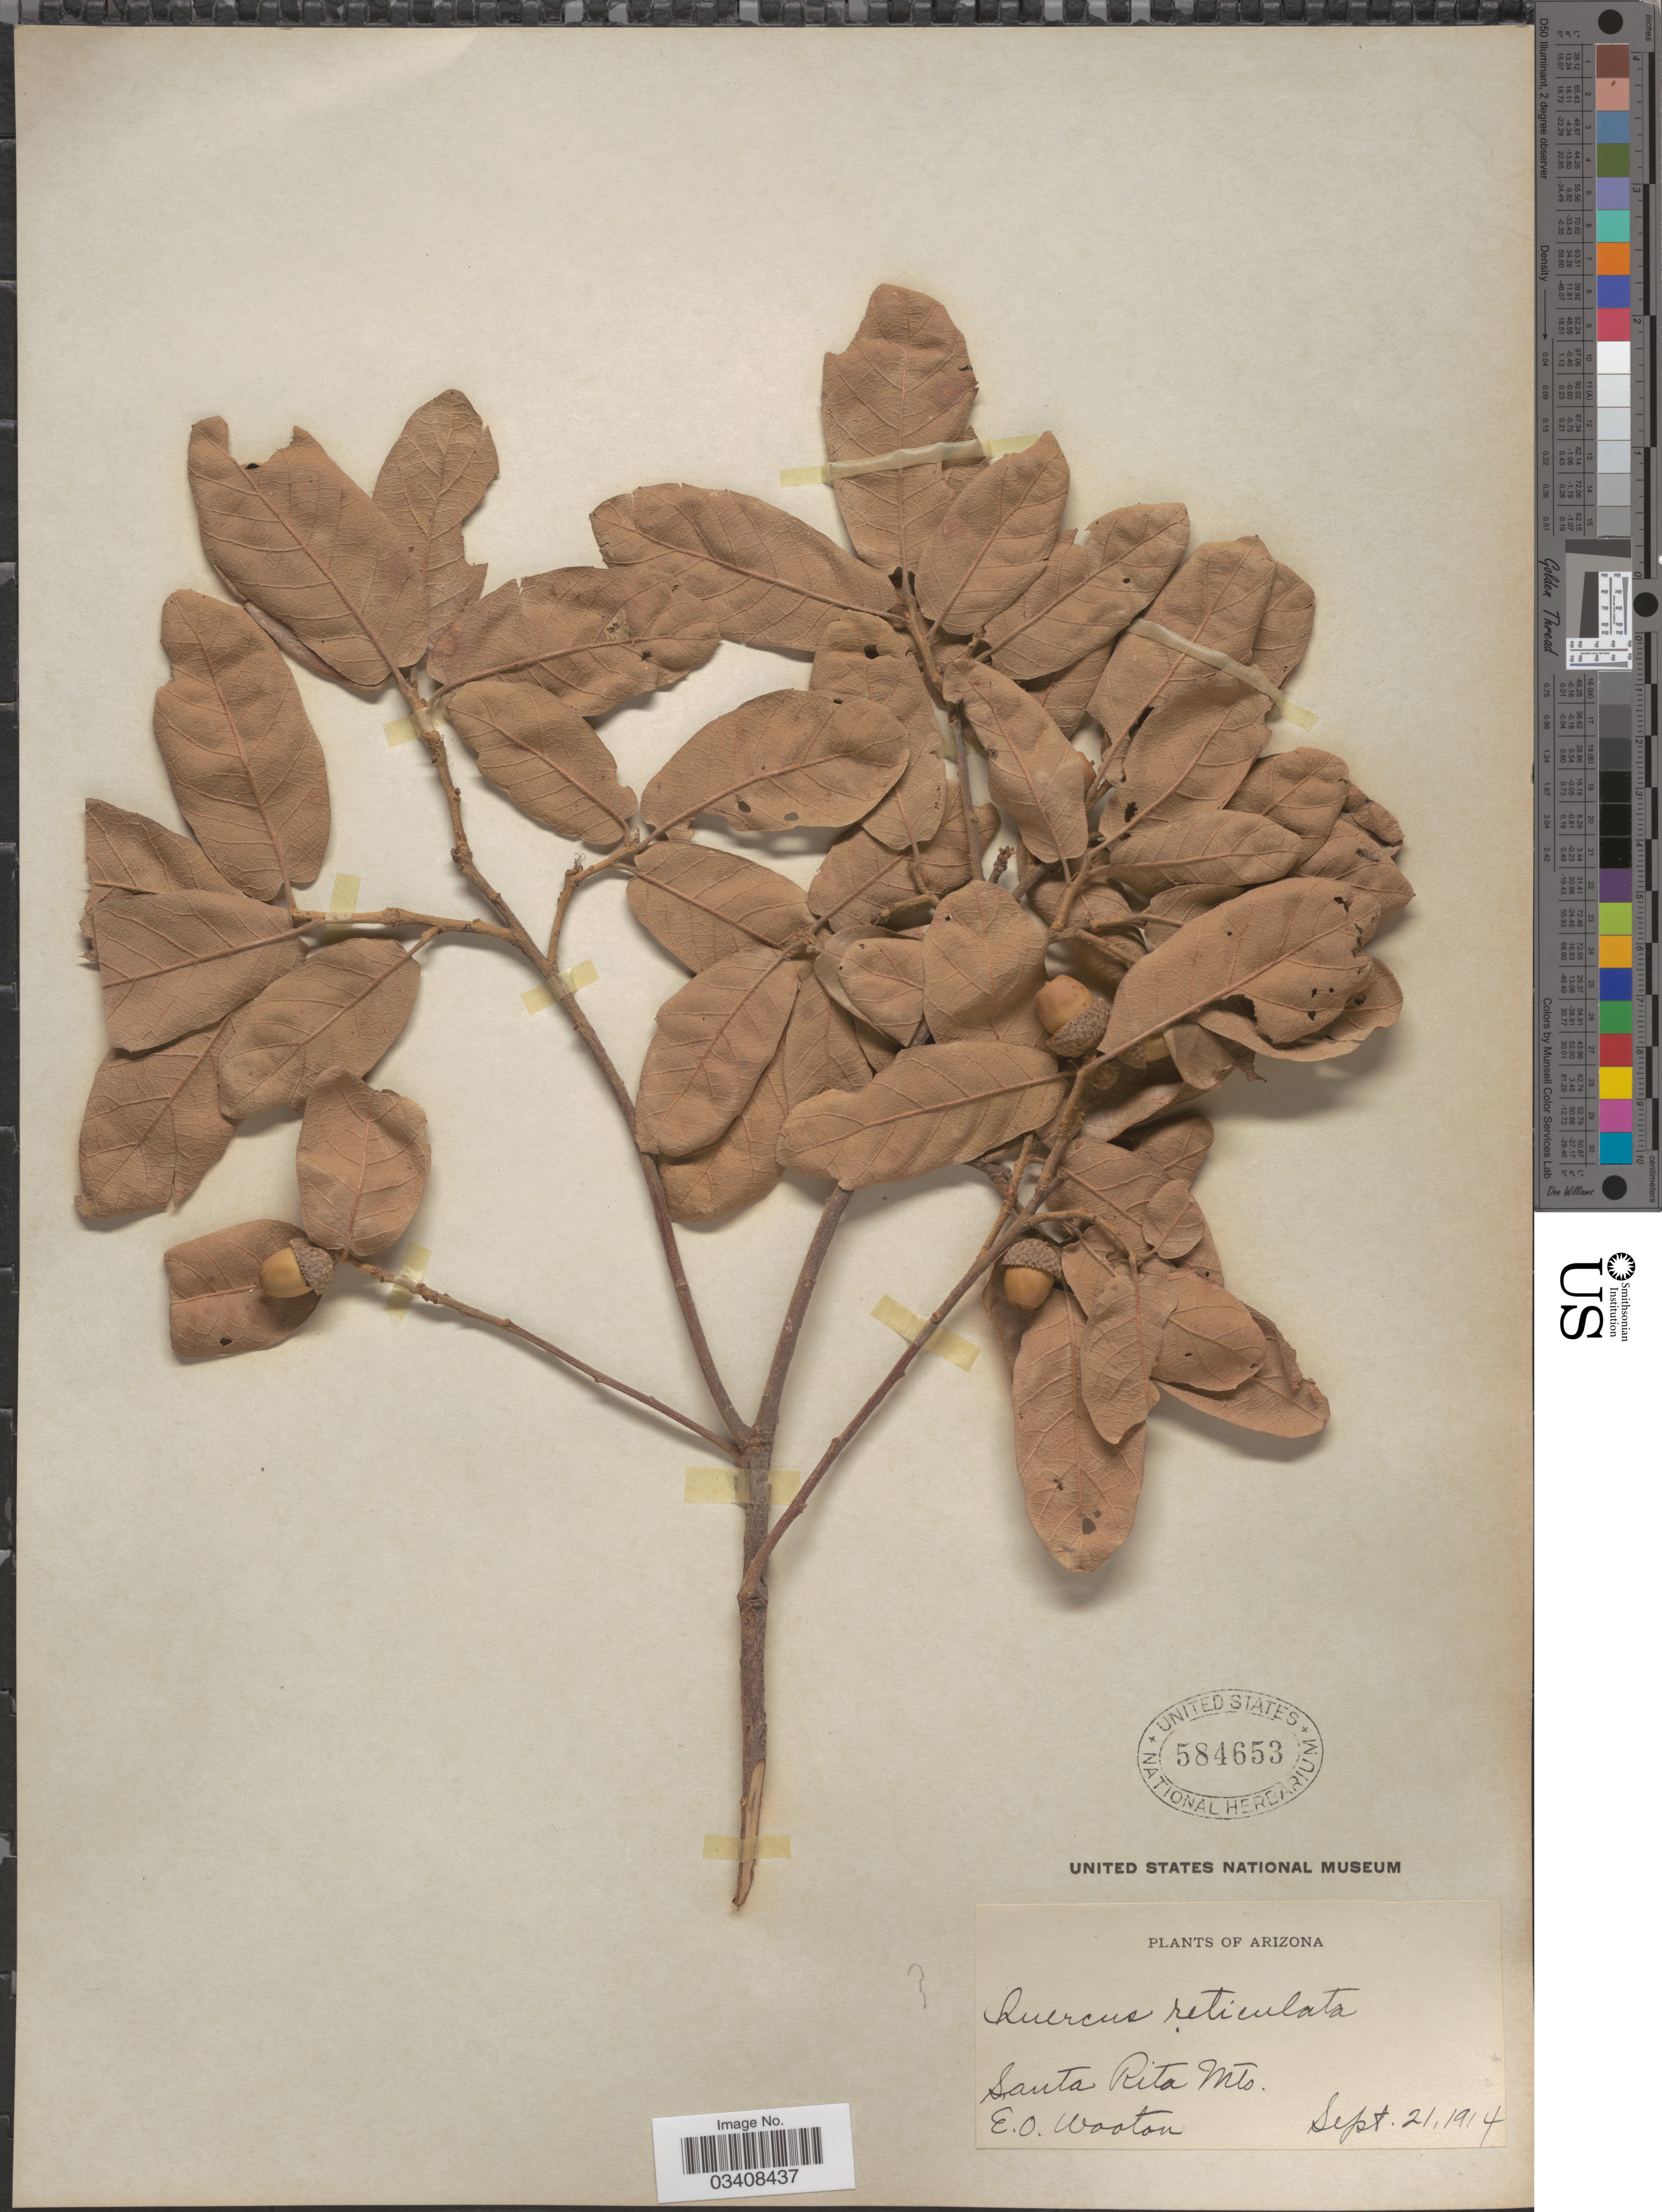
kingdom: Plantae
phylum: Tracheophyta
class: Magnoliopsida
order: Fagales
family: Fagaceae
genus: Quercus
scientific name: Quercus rugosa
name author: Née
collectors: E. O. Wooton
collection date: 1914-09-21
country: United States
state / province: Arizona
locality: Santa Rita Mts.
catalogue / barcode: US 584653